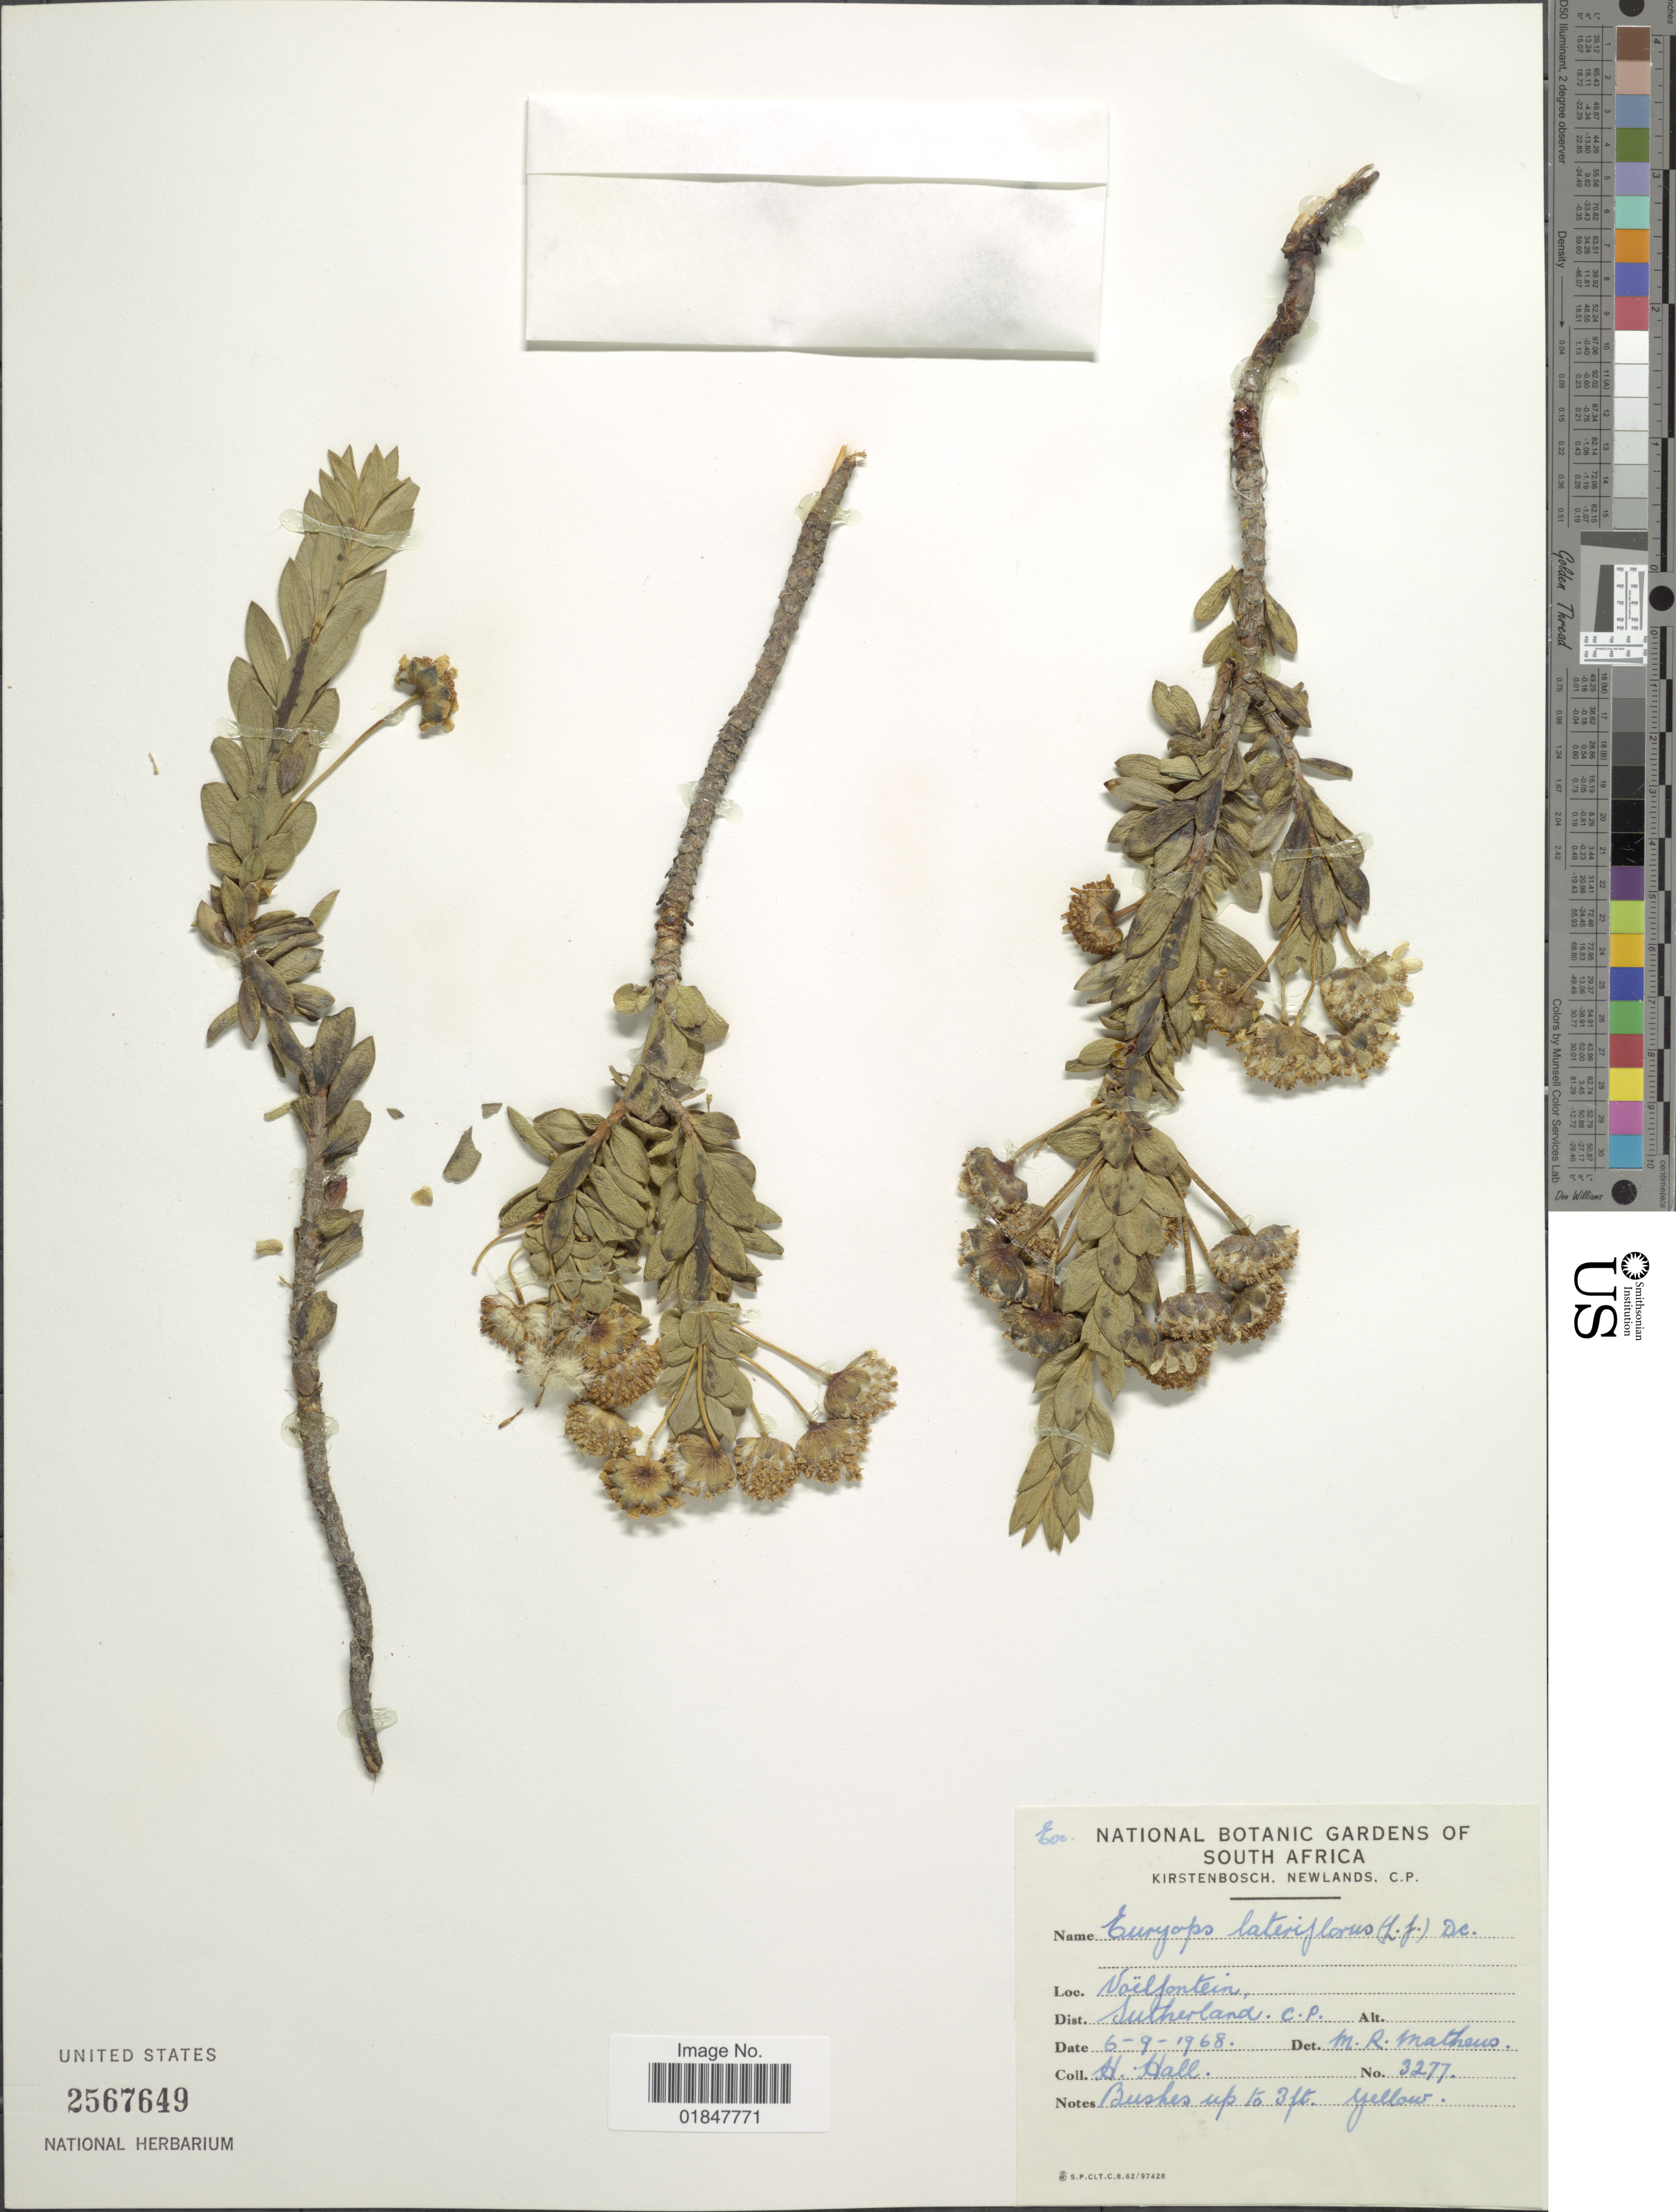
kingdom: Plantae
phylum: Tracheophyta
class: Magnoliopsida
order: Asterales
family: Asteraceae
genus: Euryops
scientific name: Euryops lateriflorus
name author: (L. f.) DC.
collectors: H. Hall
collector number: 3277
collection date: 1968-09-06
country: South Africa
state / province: Northern Cape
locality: Voelfontein, Sutherland, C.P.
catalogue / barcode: US 2567649